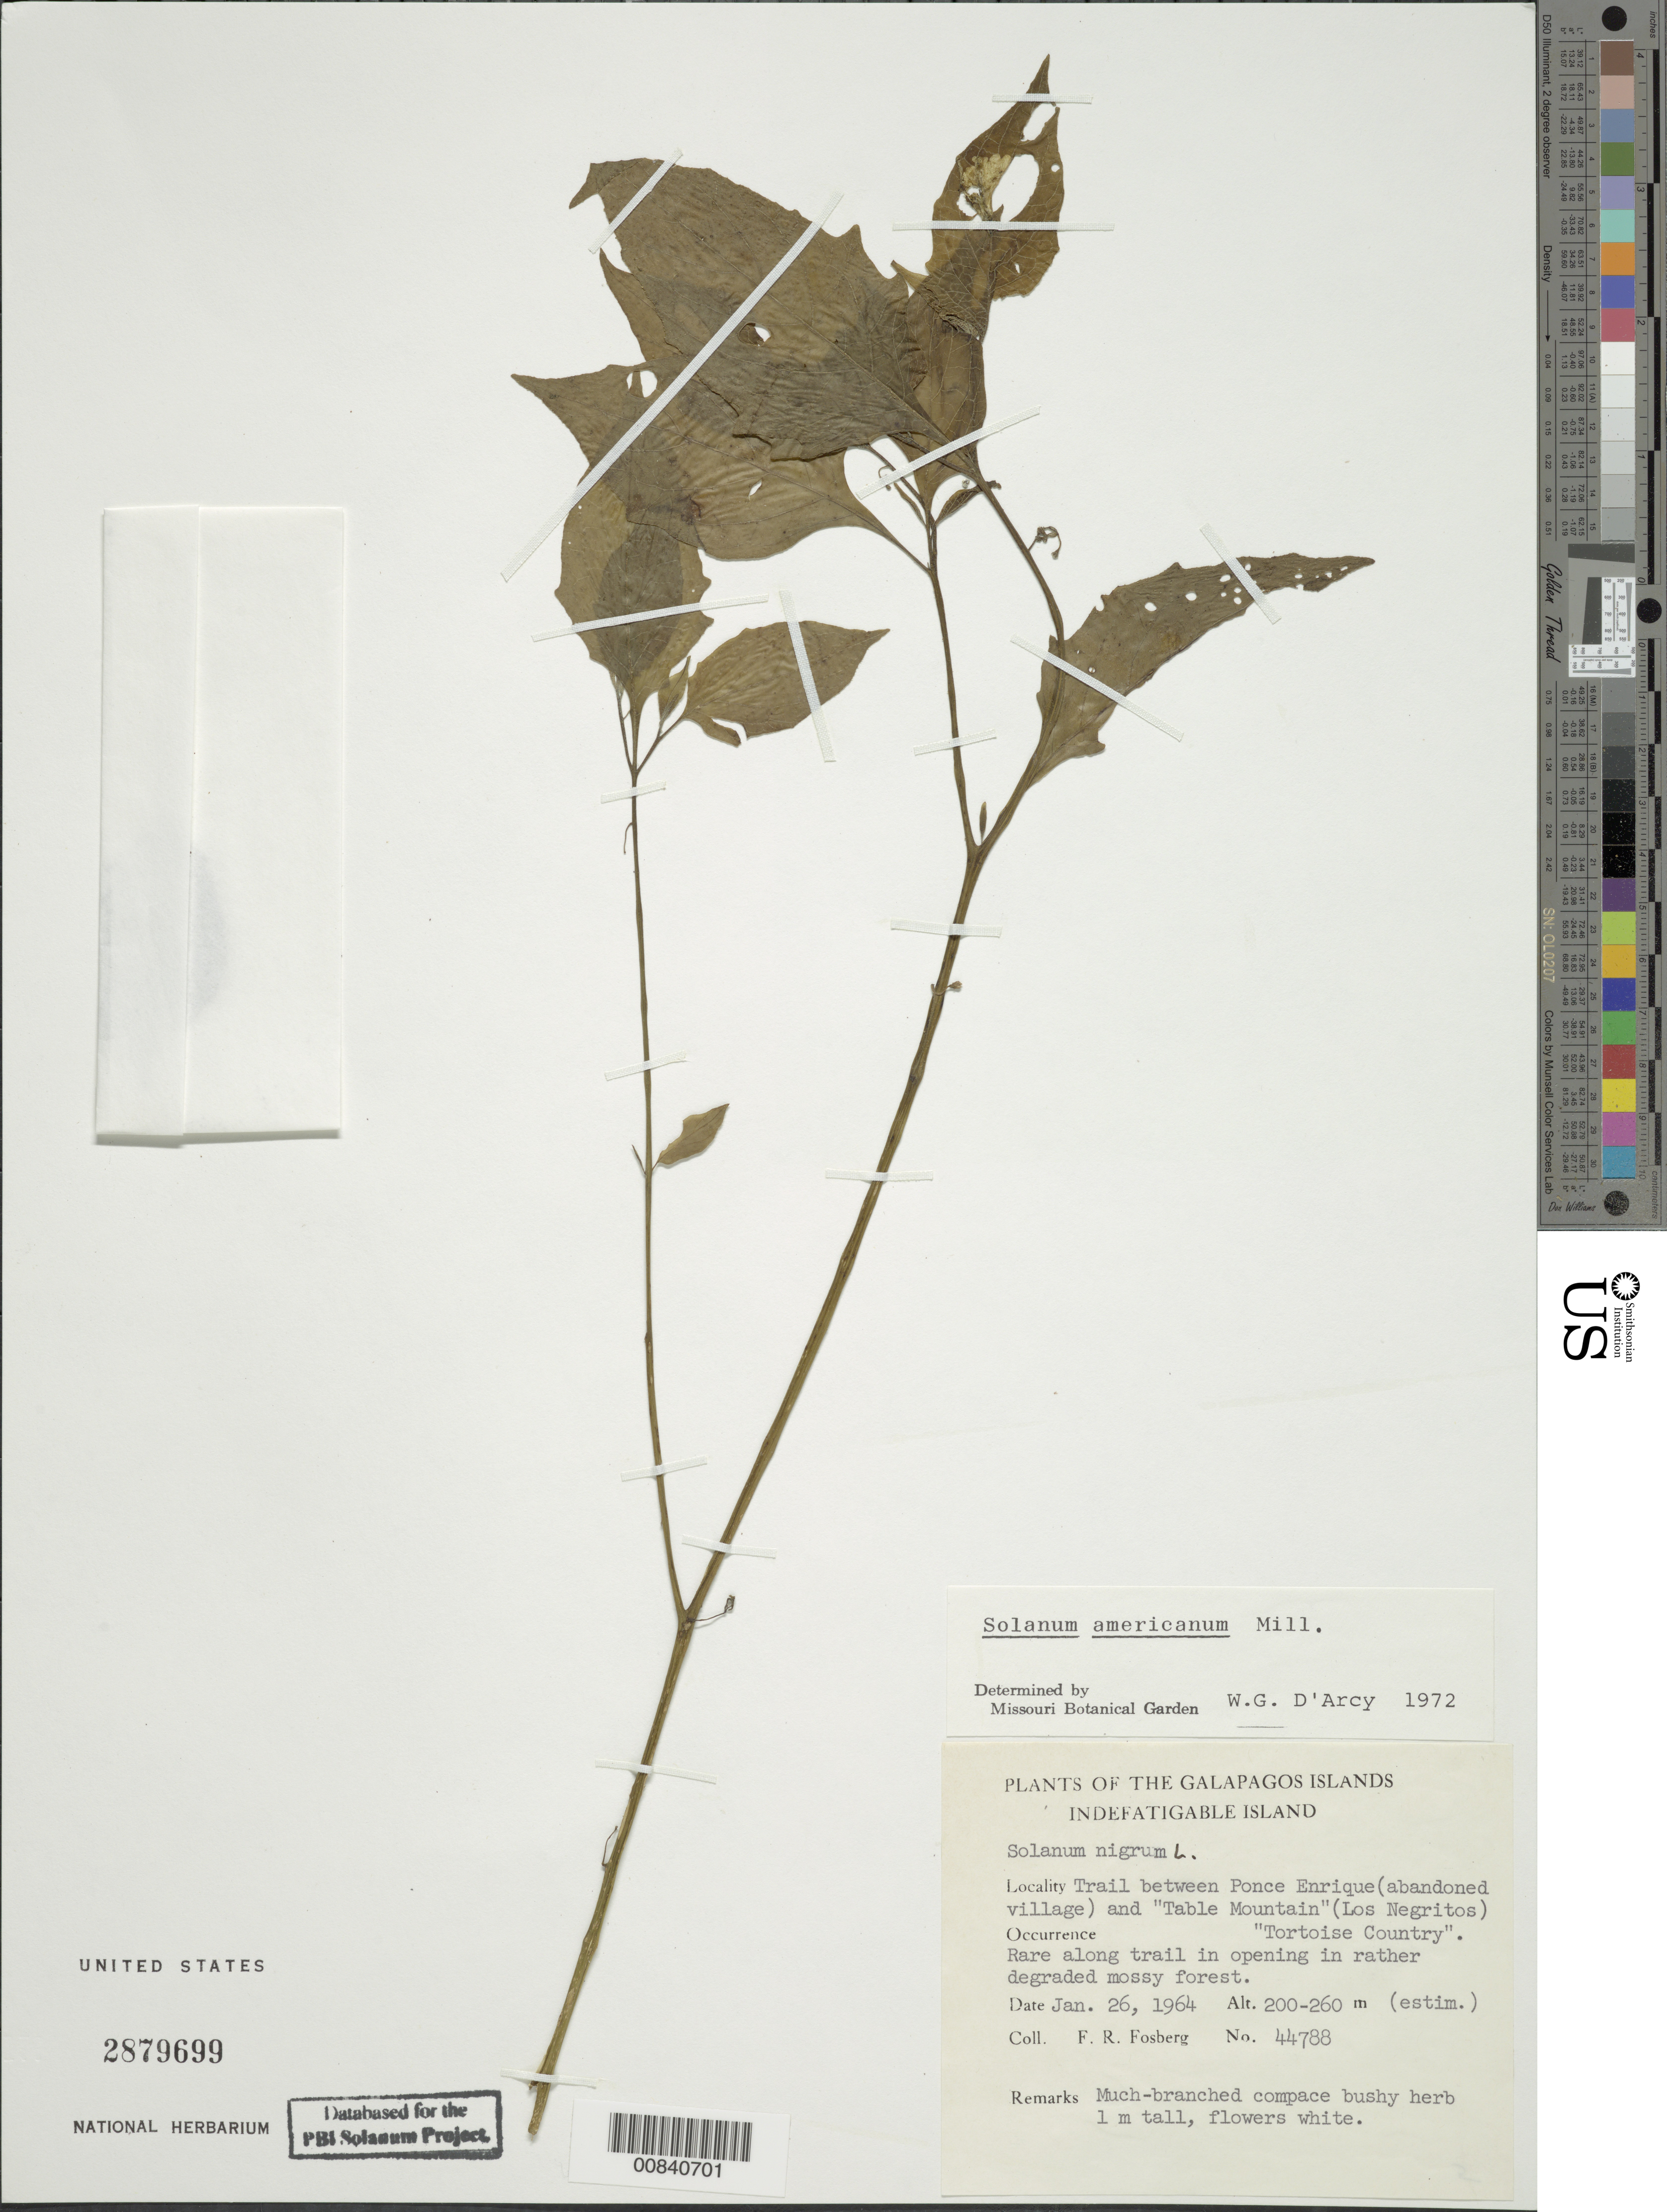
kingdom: Plantae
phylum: Tracheophyta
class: Magnoliopsida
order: Solanales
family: Solanaceae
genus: Solanum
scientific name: Solanum americanum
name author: Mill.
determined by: D'Arcy, W. G.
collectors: F. R. Fosberg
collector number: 44788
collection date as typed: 26 Jan 1964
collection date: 1964-01-26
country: Ecuador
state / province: Colón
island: Santa Cruz [Indefatigable, Chaves]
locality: Trail between Ponce Enrique (abandoned village) and "Table Mountain" (Los Negritos) "Tortise Country".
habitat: Rare along trail on opening in rather degraded mossy forest.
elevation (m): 200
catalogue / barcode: US 2879699